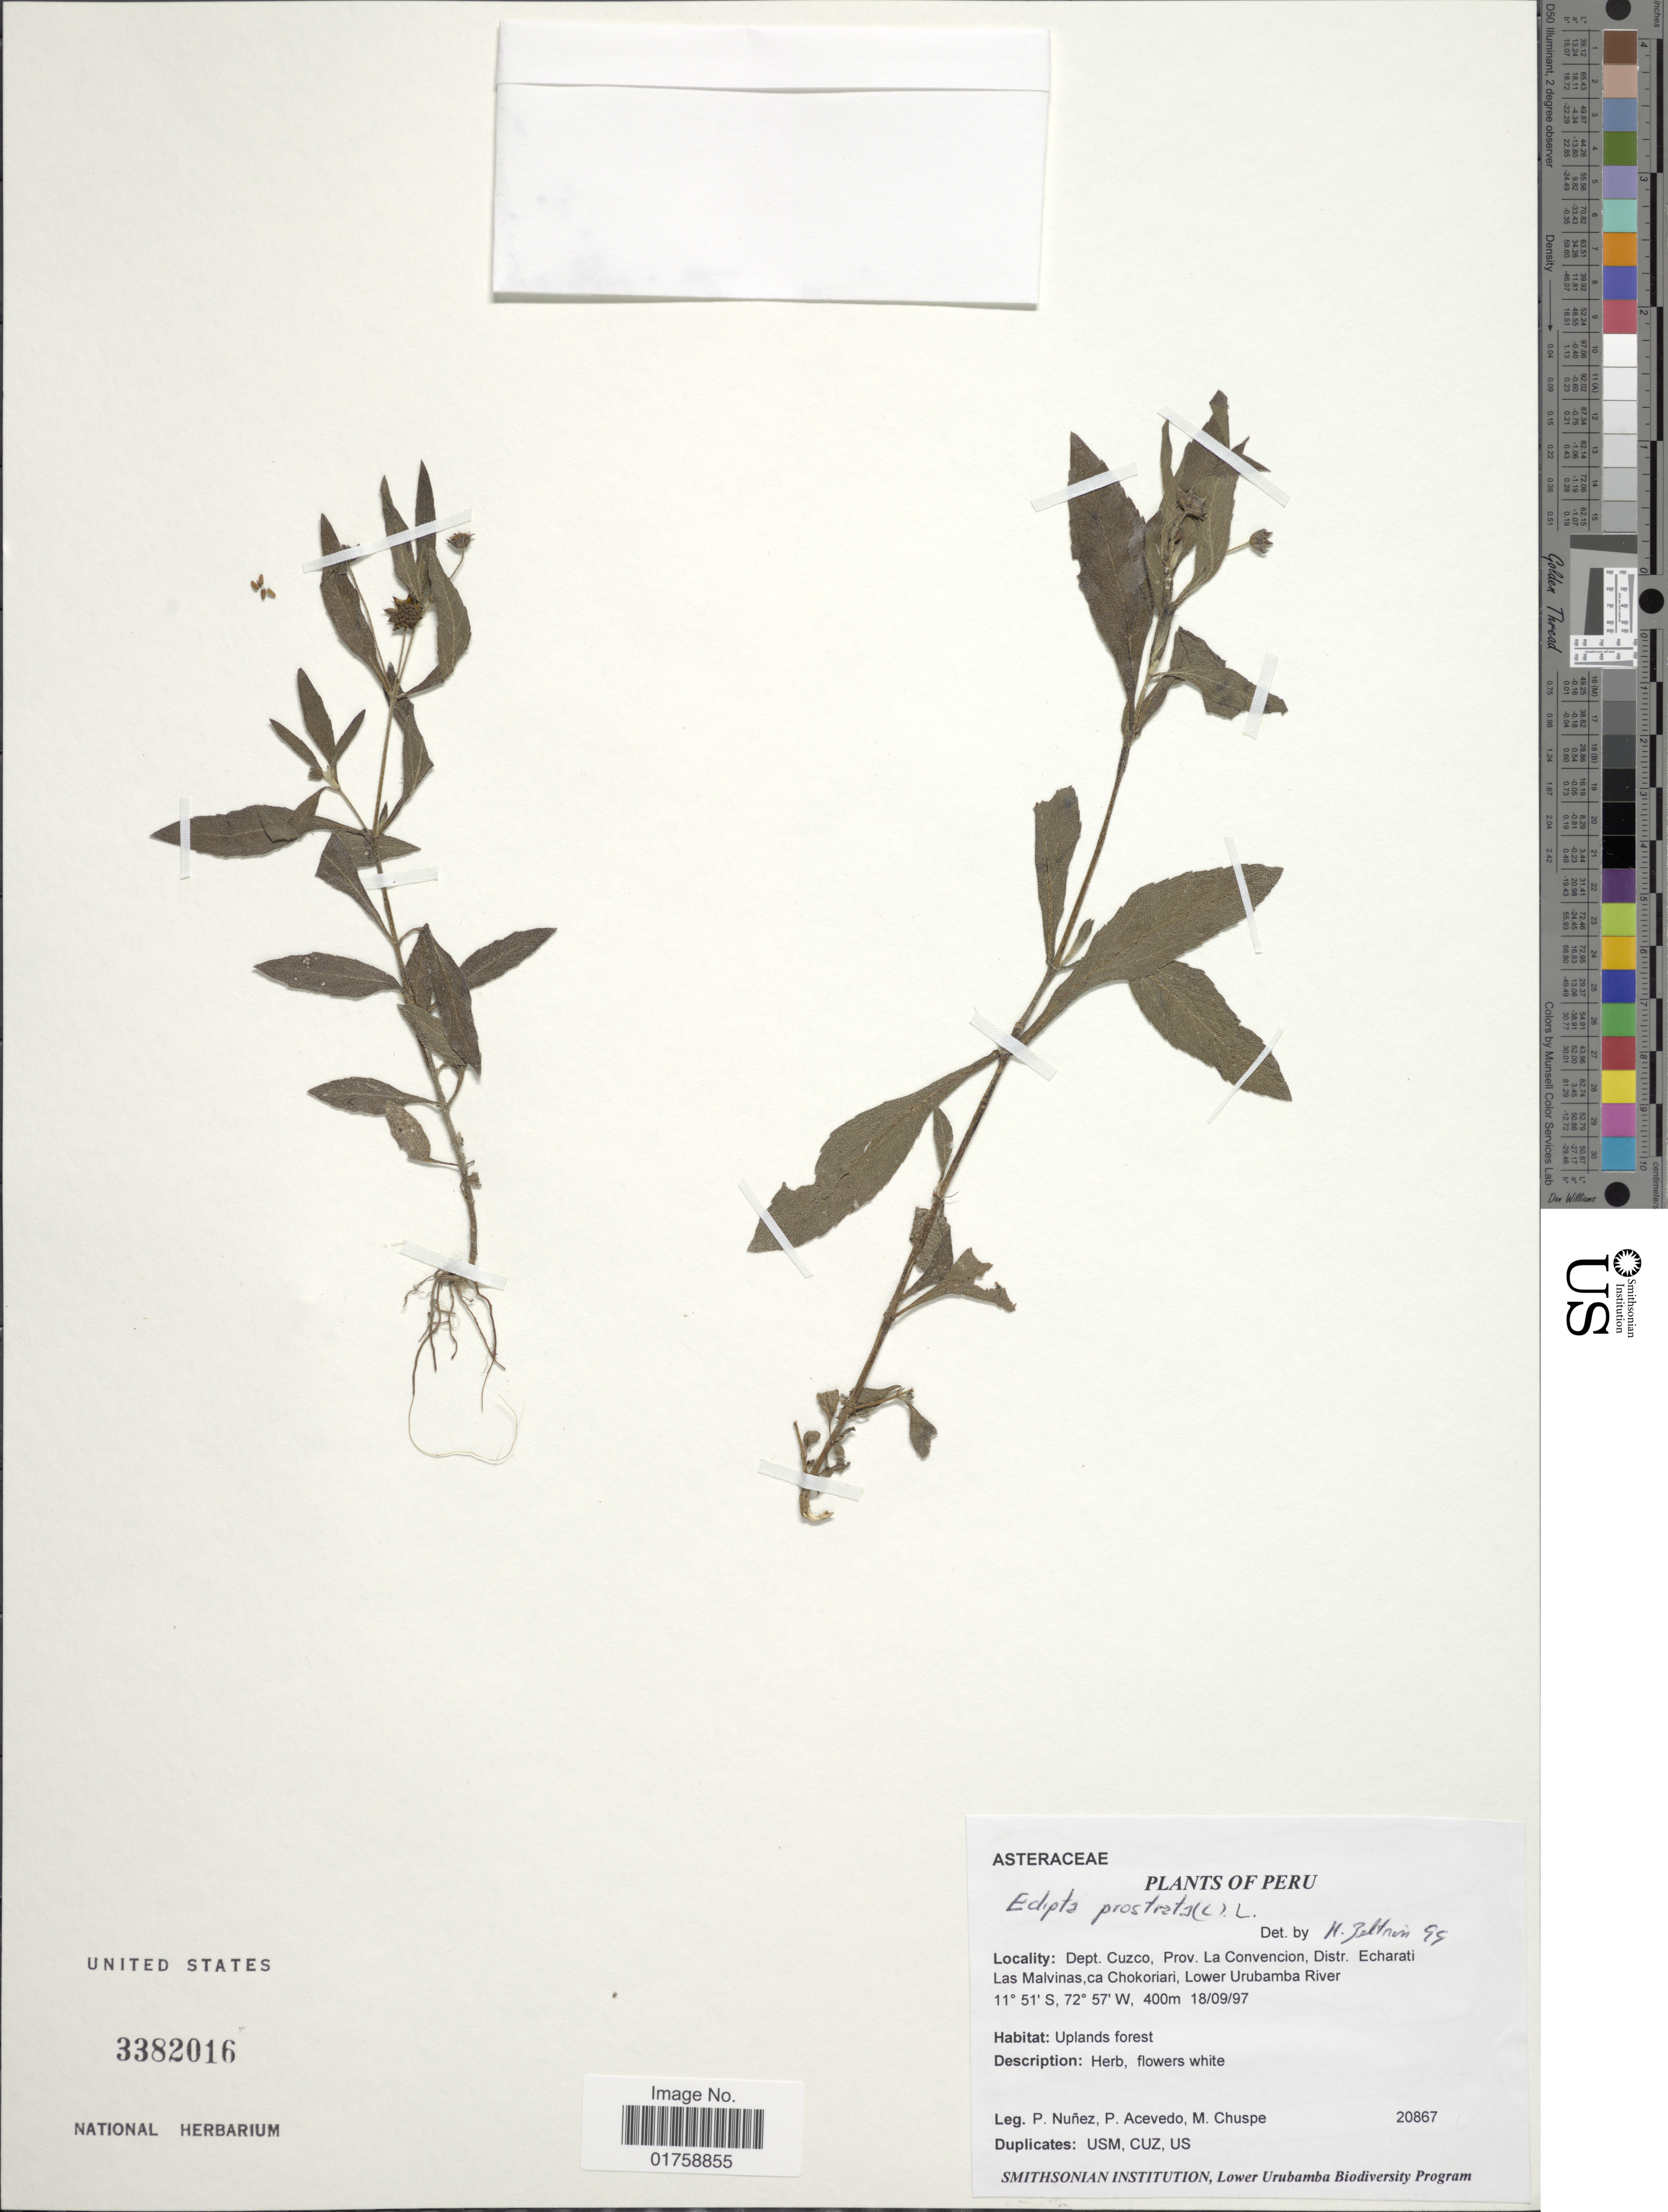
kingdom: Plantae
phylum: Tracheophyta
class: Magnoliopsida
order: Asterales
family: Asteraceae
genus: Eclipta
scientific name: Eclipta alba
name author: (L.) Hassk.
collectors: P. Nuñez V., P. Acevedo-Rodr. & M. Chuspe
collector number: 20867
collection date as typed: Transcribed d/m/y: 18/9/97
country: Peru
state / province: Cusco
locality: Peru. Dept. Cuzco, Prov. La Convencion, Distr. Echarati las Malvinas, ca Chokoriari, Lowe Urubamba River.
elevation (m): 400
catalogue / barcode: US 3382016